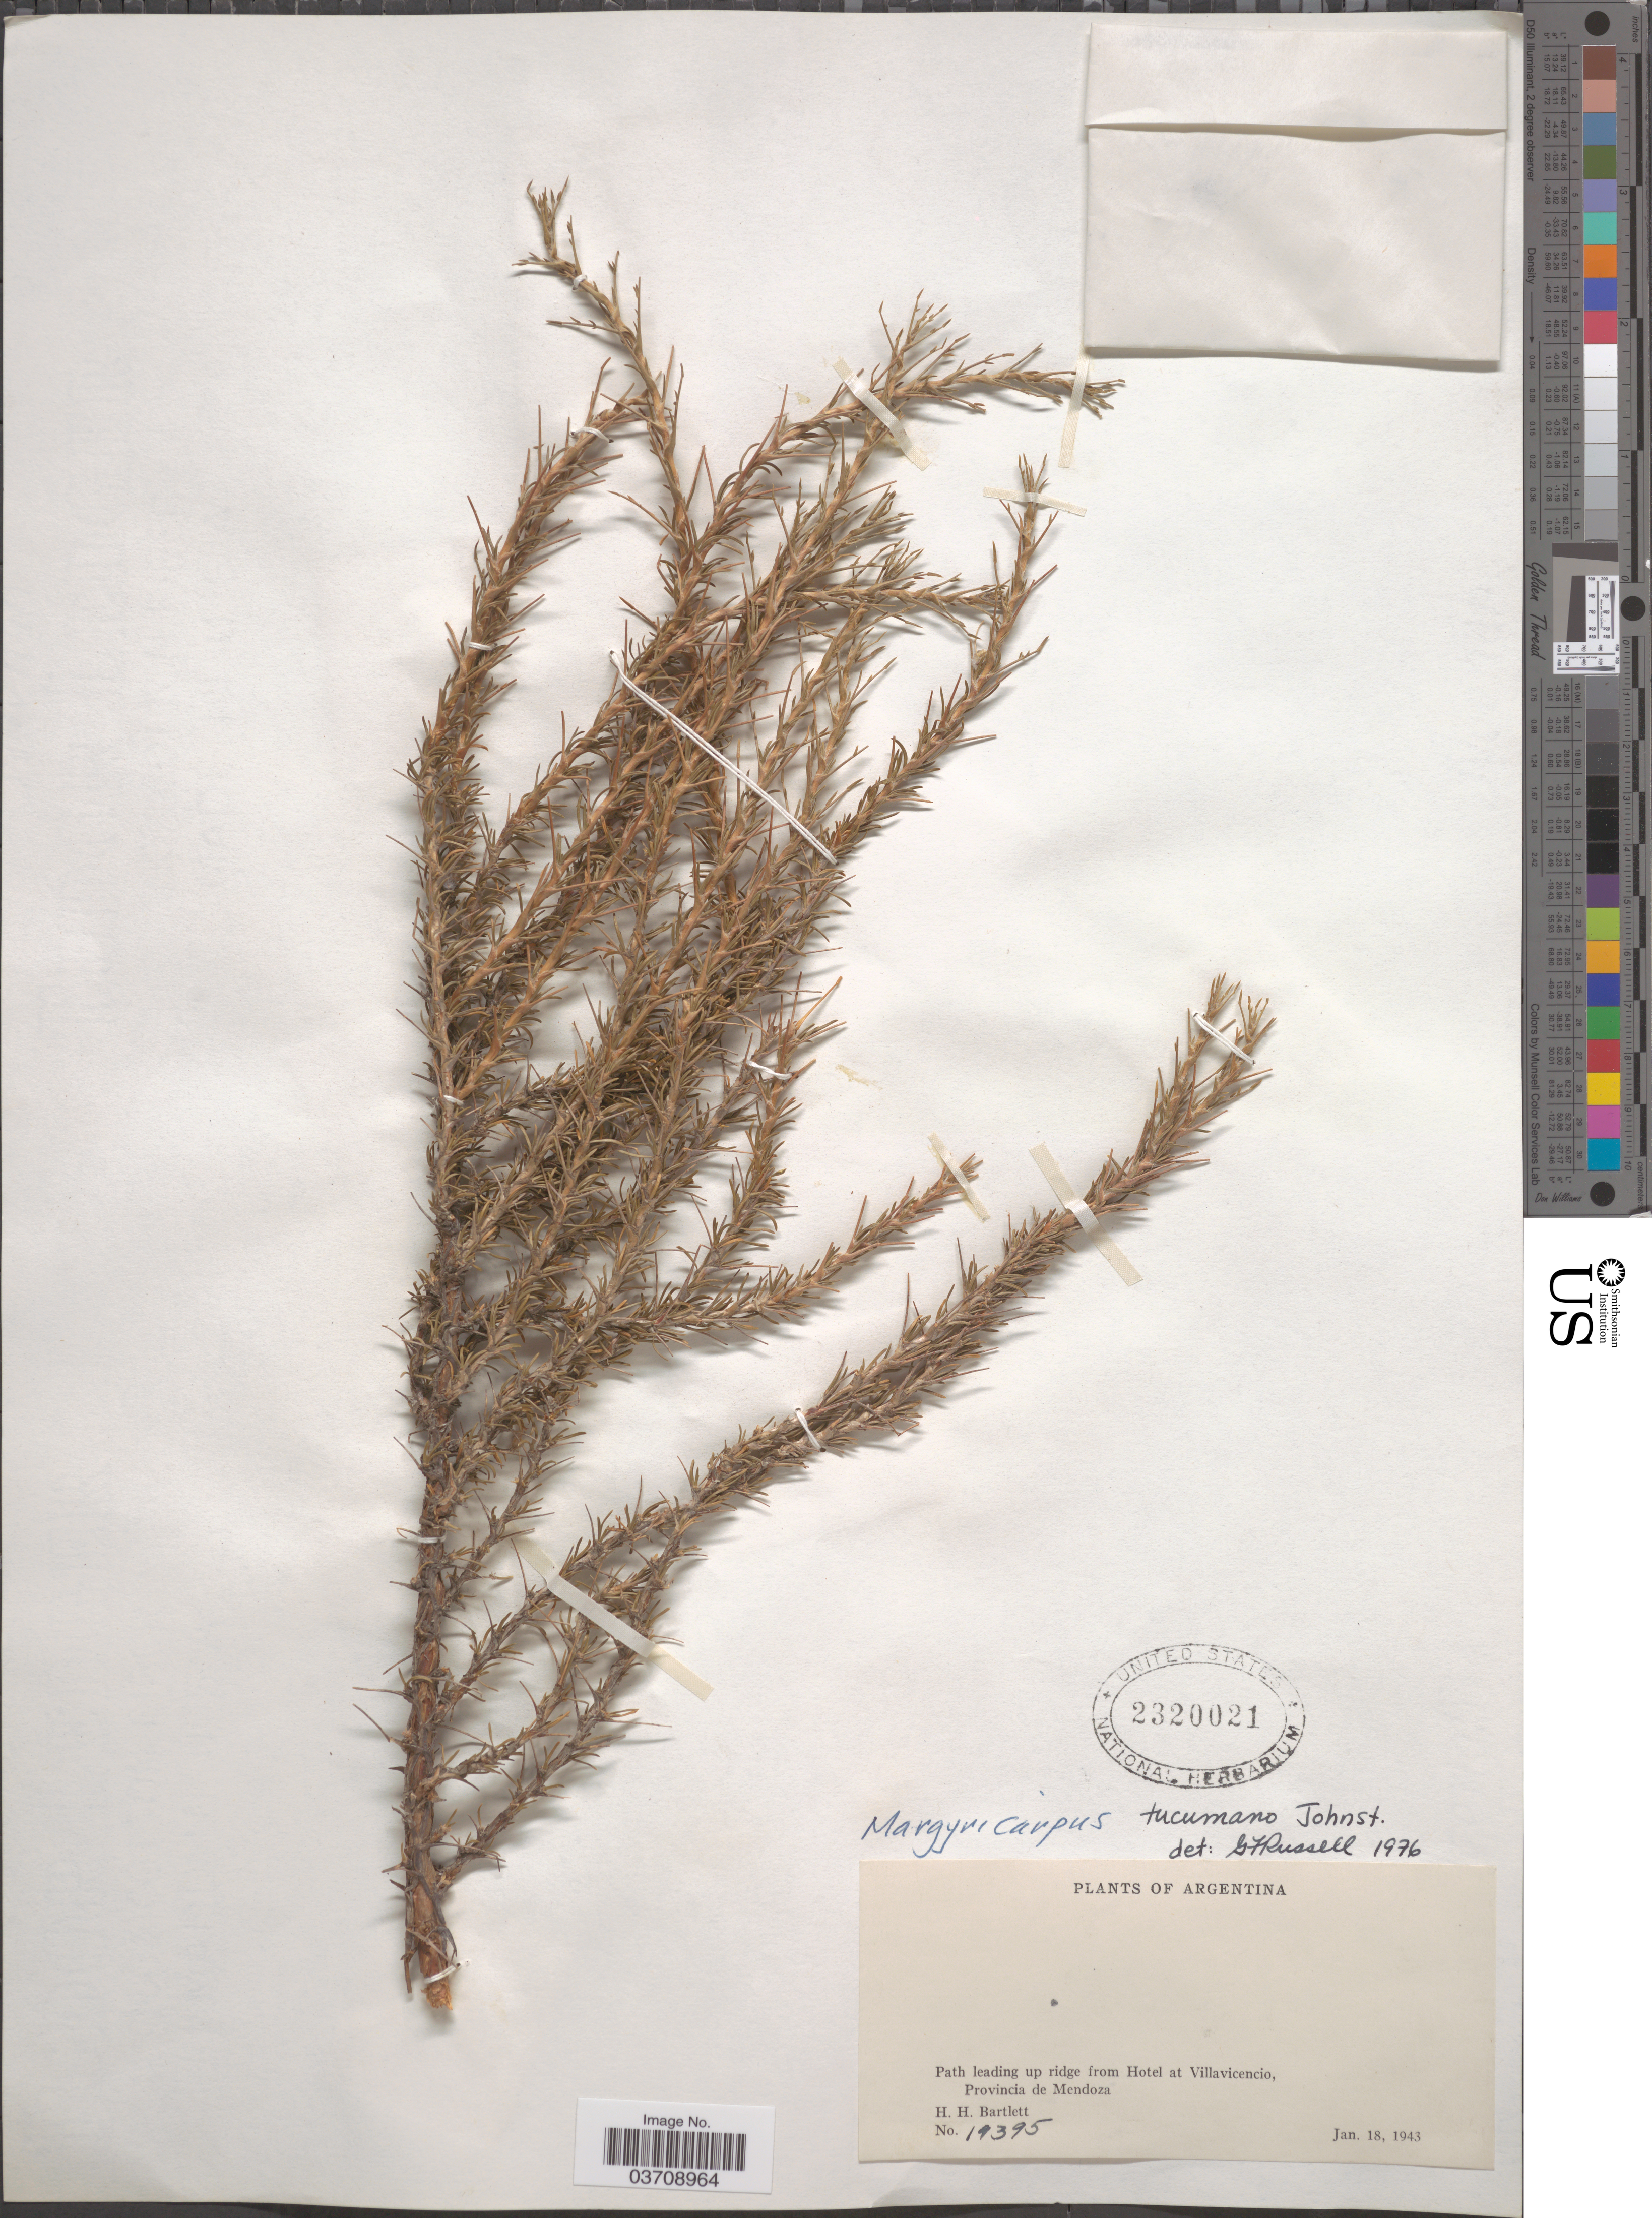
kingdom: Plantae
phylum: Tracheophyta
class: Magnoliopsida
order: Rosales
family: Rosaceae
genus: Margyricarpus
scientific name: Margyricarpus tucumana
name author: Johnst.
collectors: H. H. Bartlett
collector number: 19395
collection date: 1943-01-18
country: Argentina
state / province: Mendoza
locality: Path leading up ridge from Hotel at Villavicencio.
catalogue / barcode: US 2320021